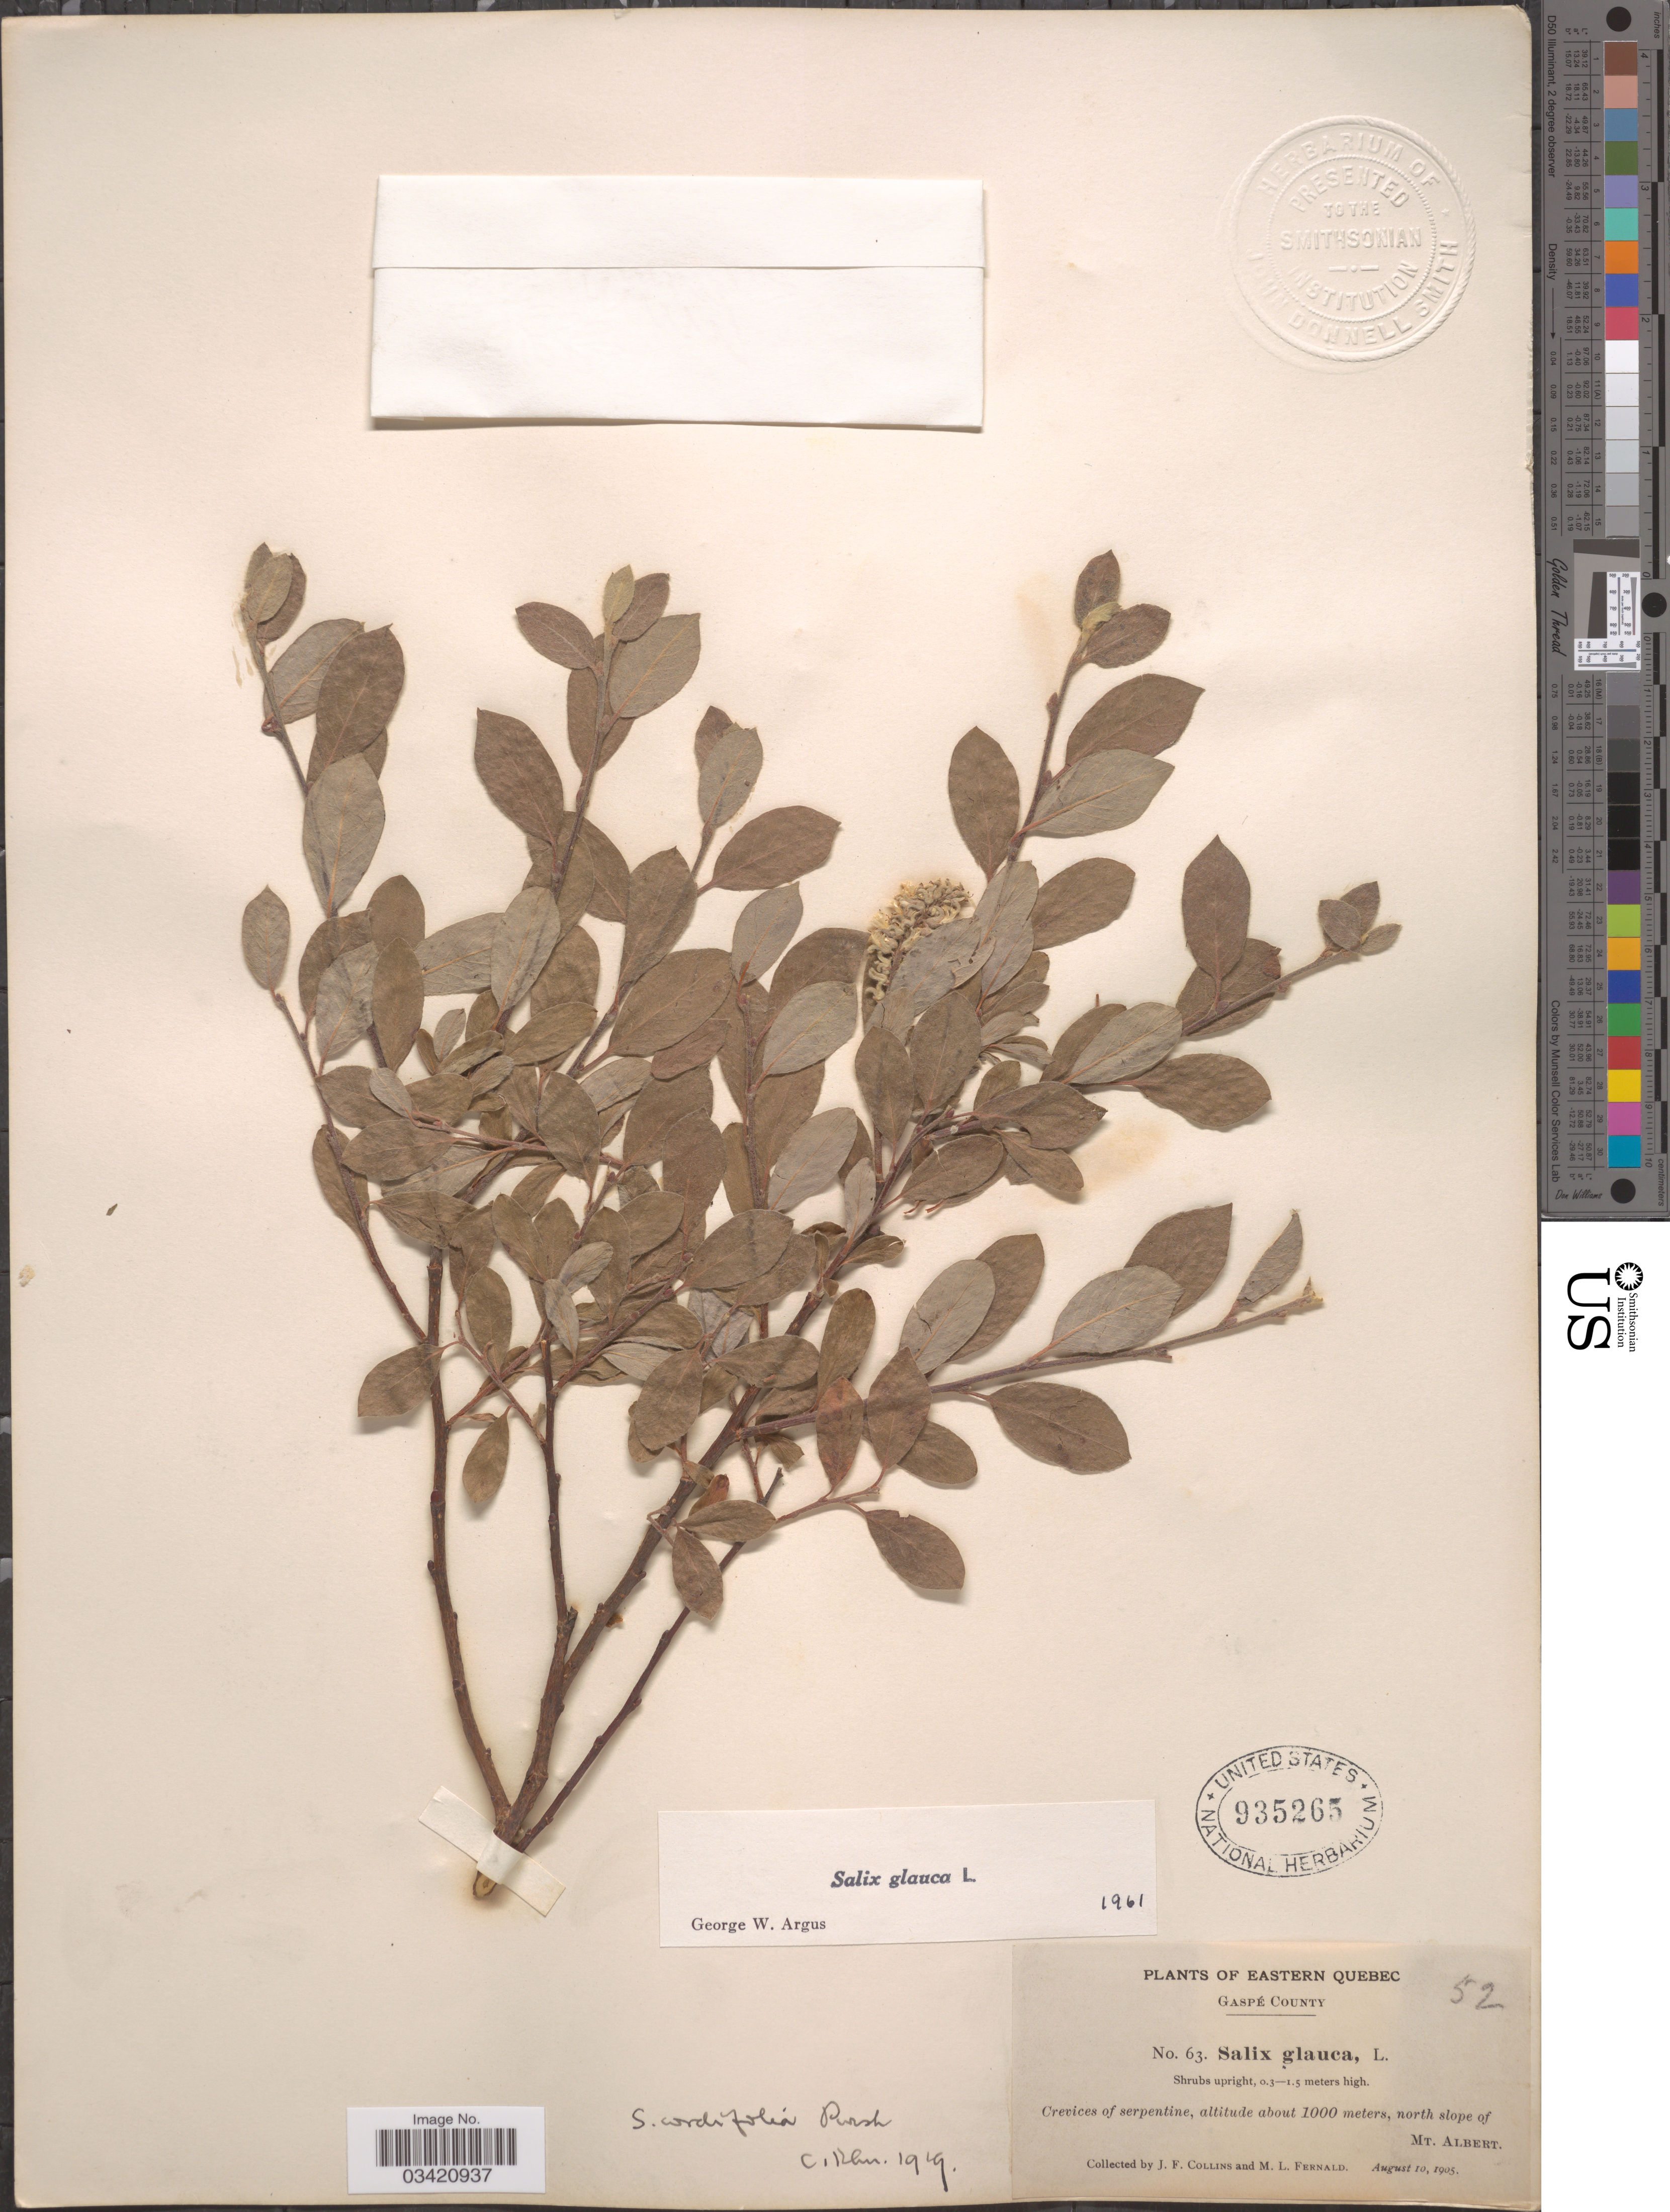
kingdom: Plantae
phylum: Tracheophyta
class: Magnoliopsida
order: Malpighiales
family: Salicaceae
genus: Salix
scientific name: Salix glauca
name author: L.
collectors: J. Collins & M. L. Fernald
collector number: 63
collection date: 1905-08-10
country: Canada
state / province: Quebec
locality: Eastern Quebec. North slope of Mt. Albert.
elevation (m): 1000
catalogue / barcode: US 935265